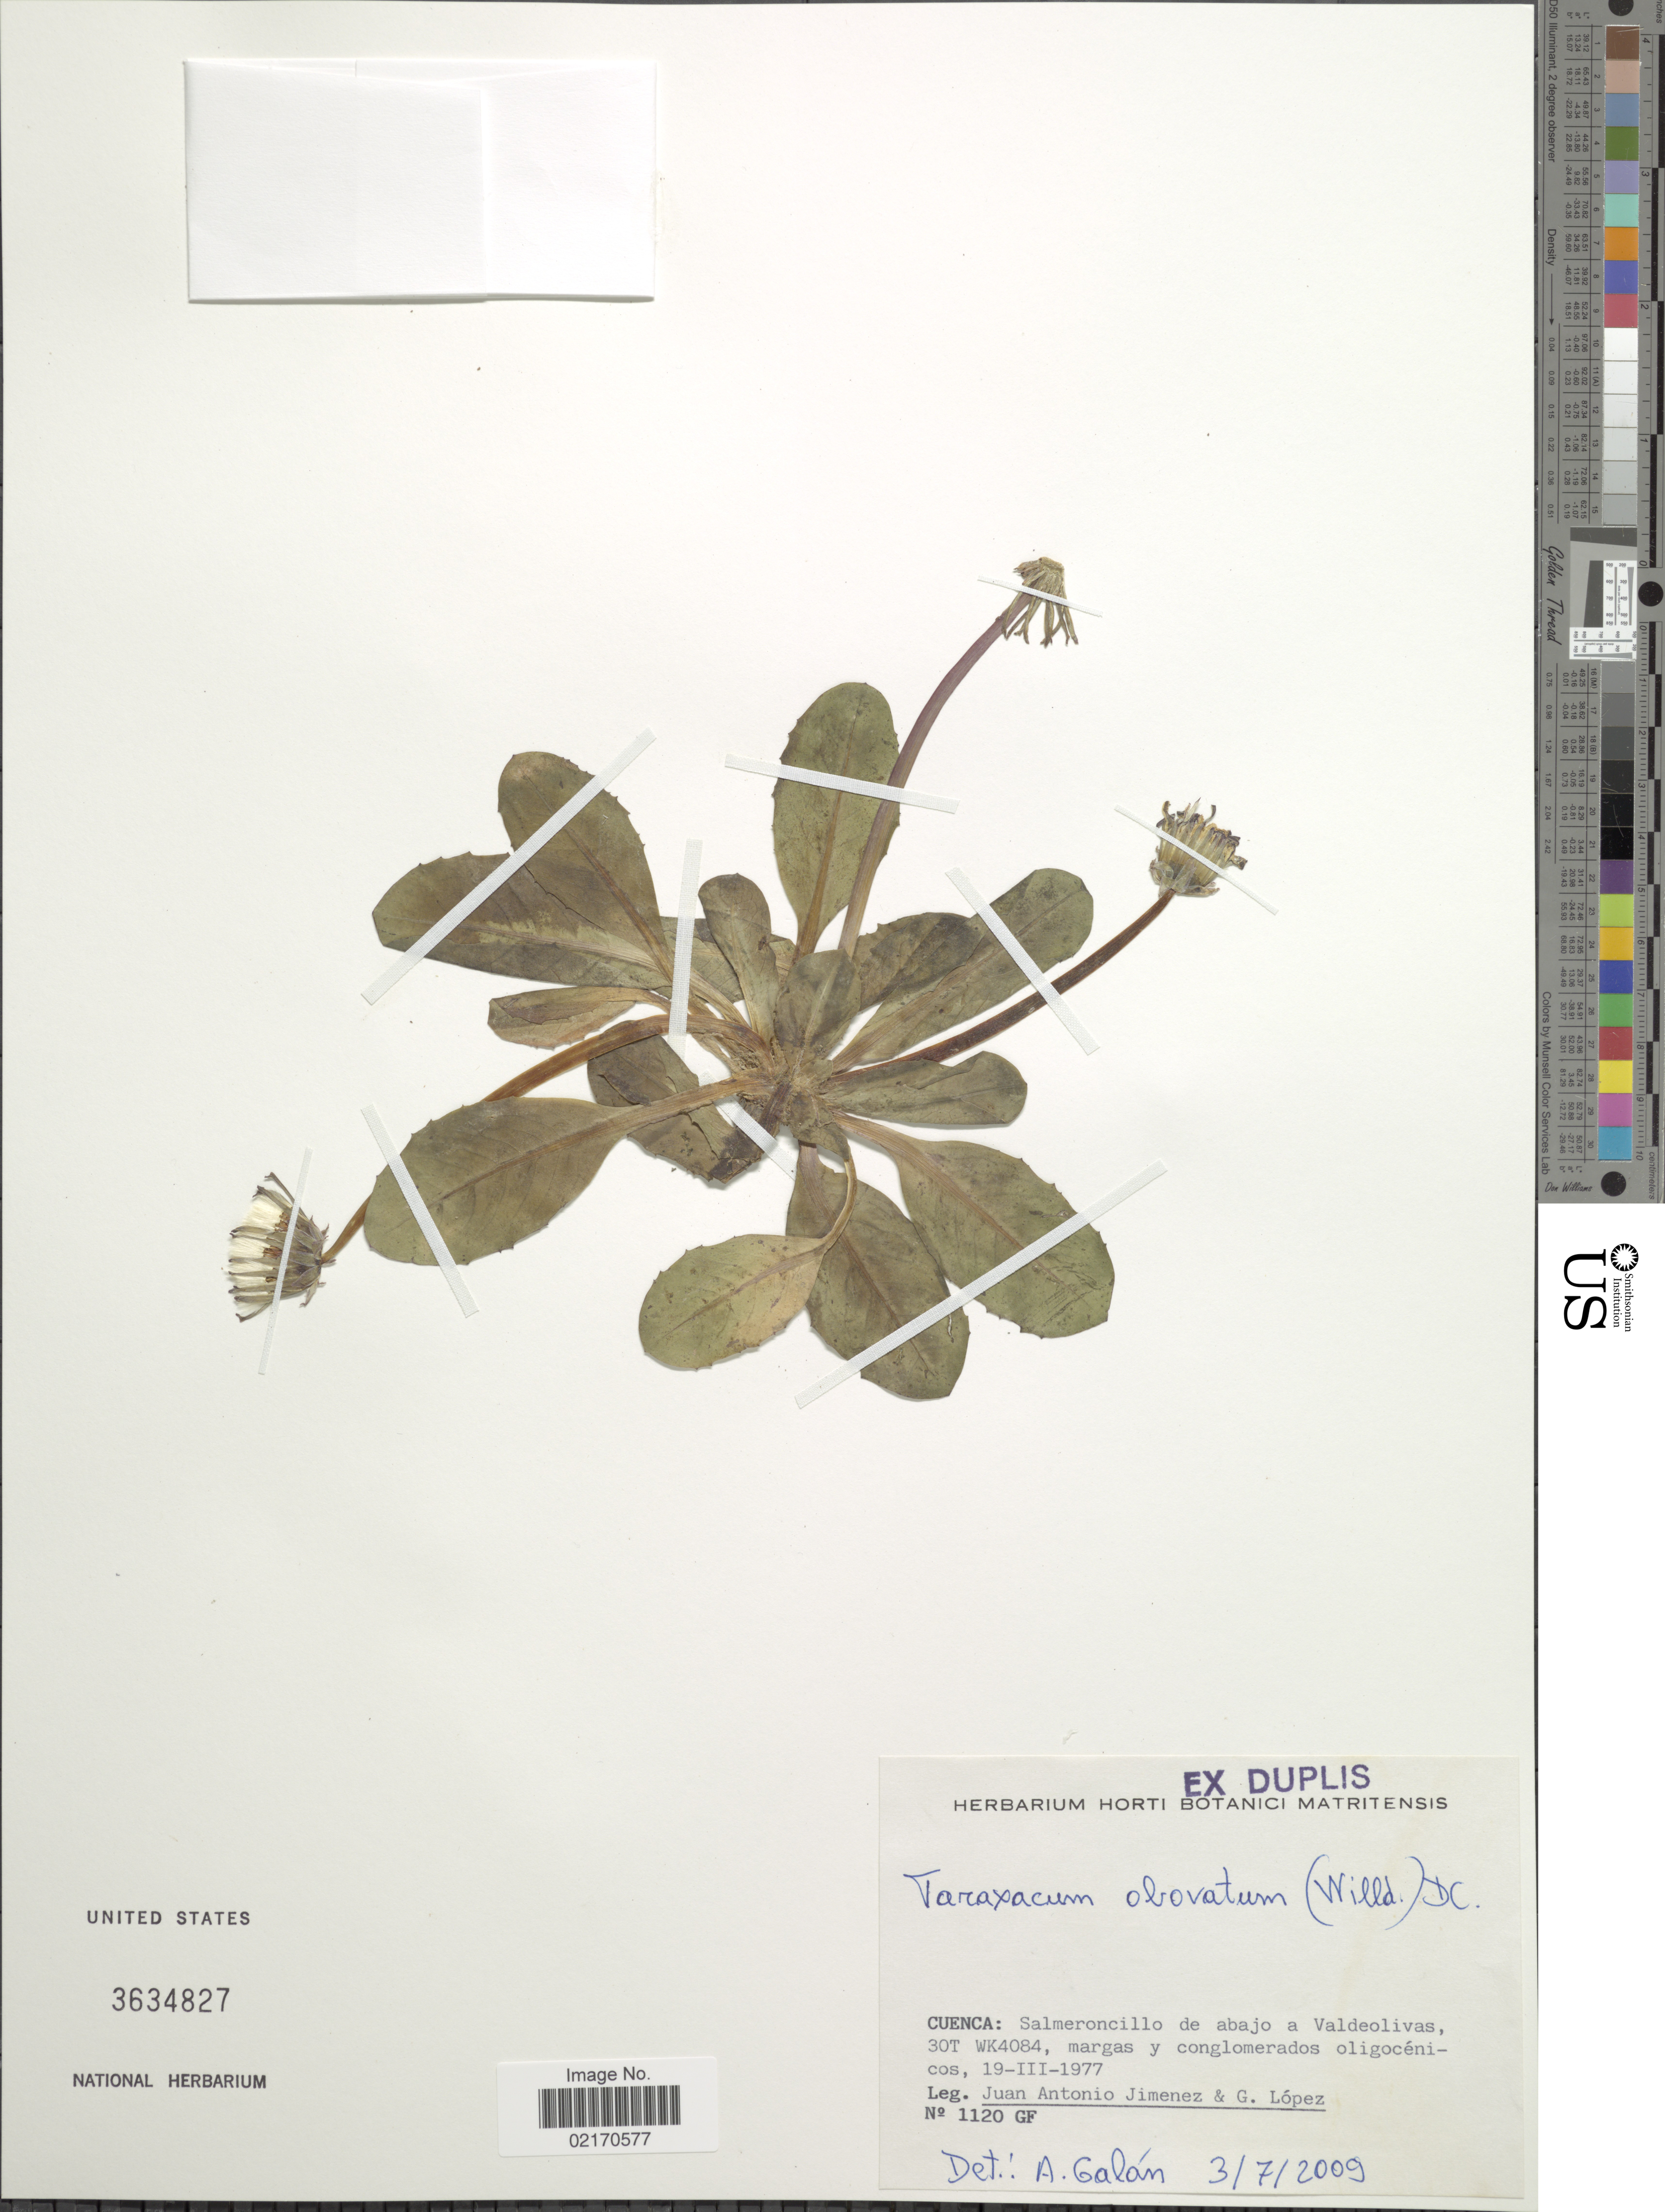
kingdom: Plantae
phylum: Tracheophyta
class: Magnoliopsida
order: Asterales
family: Asteraceae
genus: Taraxacum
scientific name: Taraxacum obovatum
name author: (Willd.) DC.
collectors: J. Jimenez & G. López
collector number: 1120GF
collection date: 1977-03-19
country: Ecuador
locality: Cuenca: Salmeroncillo de abajo a Valdeolivas, 30T WK4084, margas y conglomerados oligocenicos.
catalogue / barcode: US 3634827